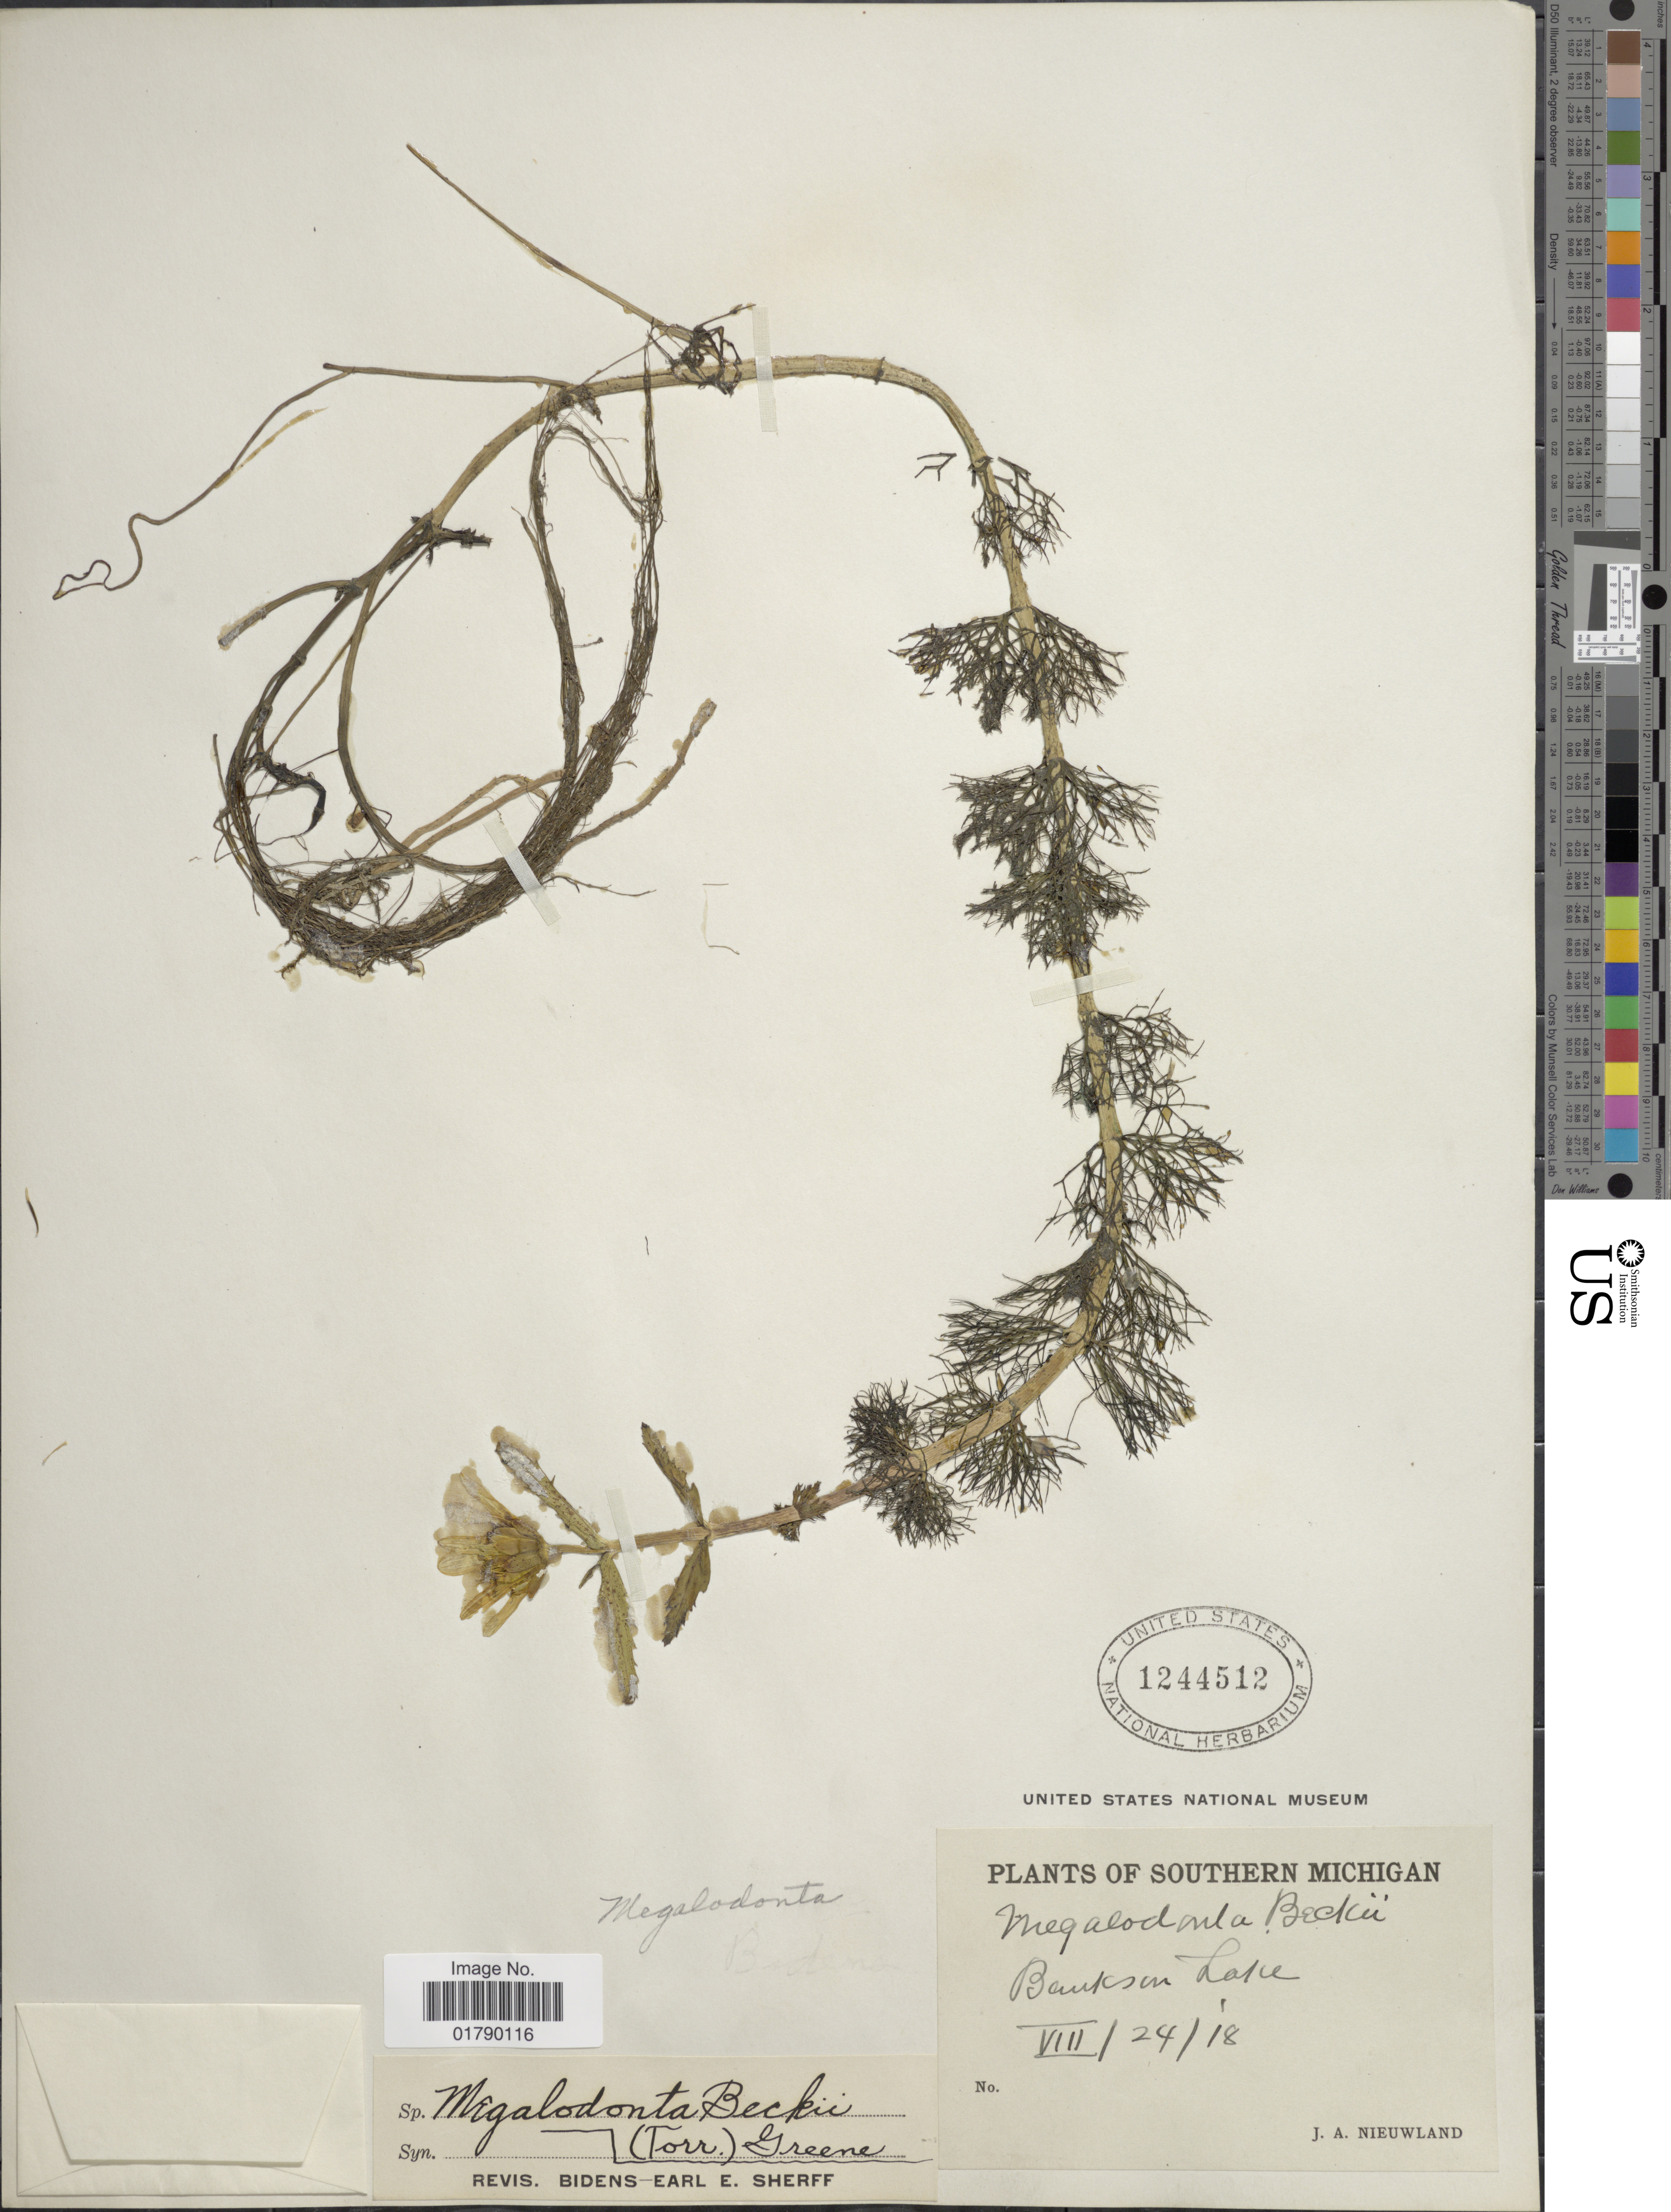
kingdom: Plantae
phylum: Tracheophyta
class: Magnoliopsida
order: Asterales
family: Asteraceae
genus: Megalodonta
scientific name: Megalodonta sp.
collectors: J. A. Nieuwland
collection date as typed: Transcribed d/m/y: 24/8/18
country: United States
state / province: Michigan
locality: Southern Michigan, Bankson Lake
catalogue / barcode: US 1244512